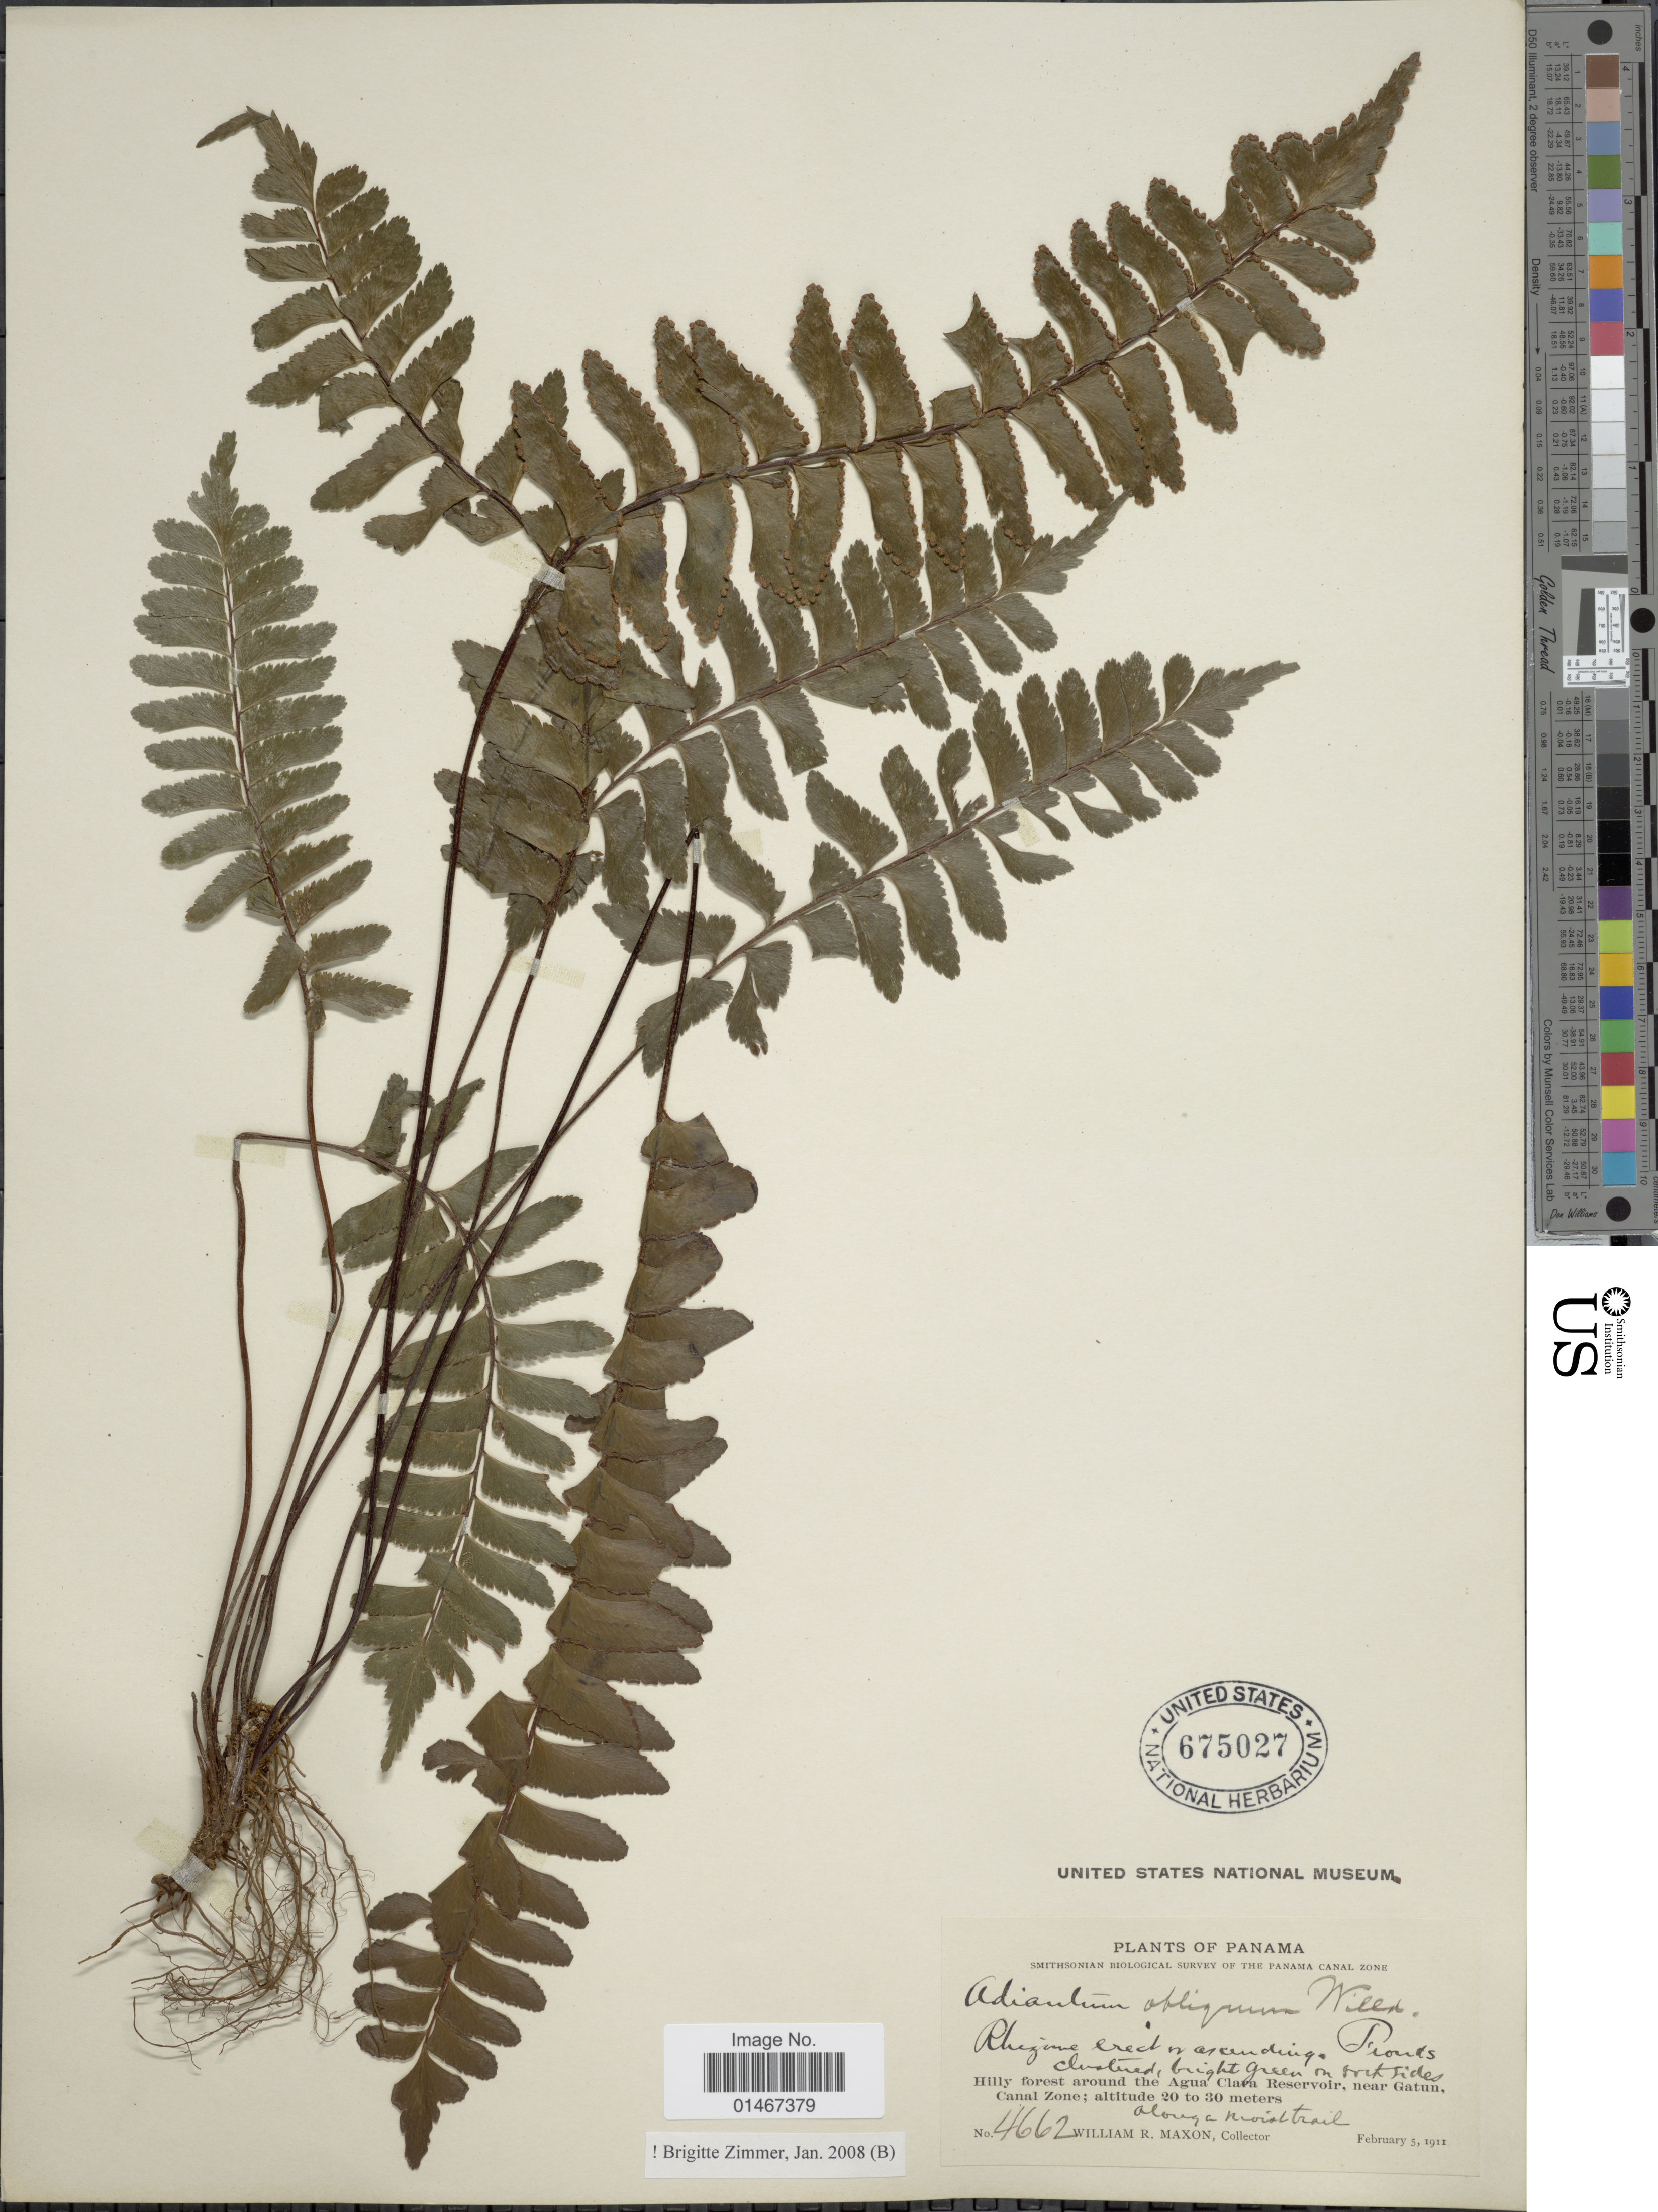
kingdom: Plantae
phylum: Tracheophyta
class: Polypodiopsida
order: Polypodiales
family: Pteridaceae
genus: Adiantum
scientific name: Adiantum obliquum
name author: Willd.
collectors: W. R. Maxon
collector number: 4662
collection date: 1911-02-05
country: Panama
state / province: Colón / Panamá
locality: Hillly forest around the Agua Clara Reservoir, near Gatun, Canal Zone.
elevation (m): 20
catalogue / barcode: US 675027